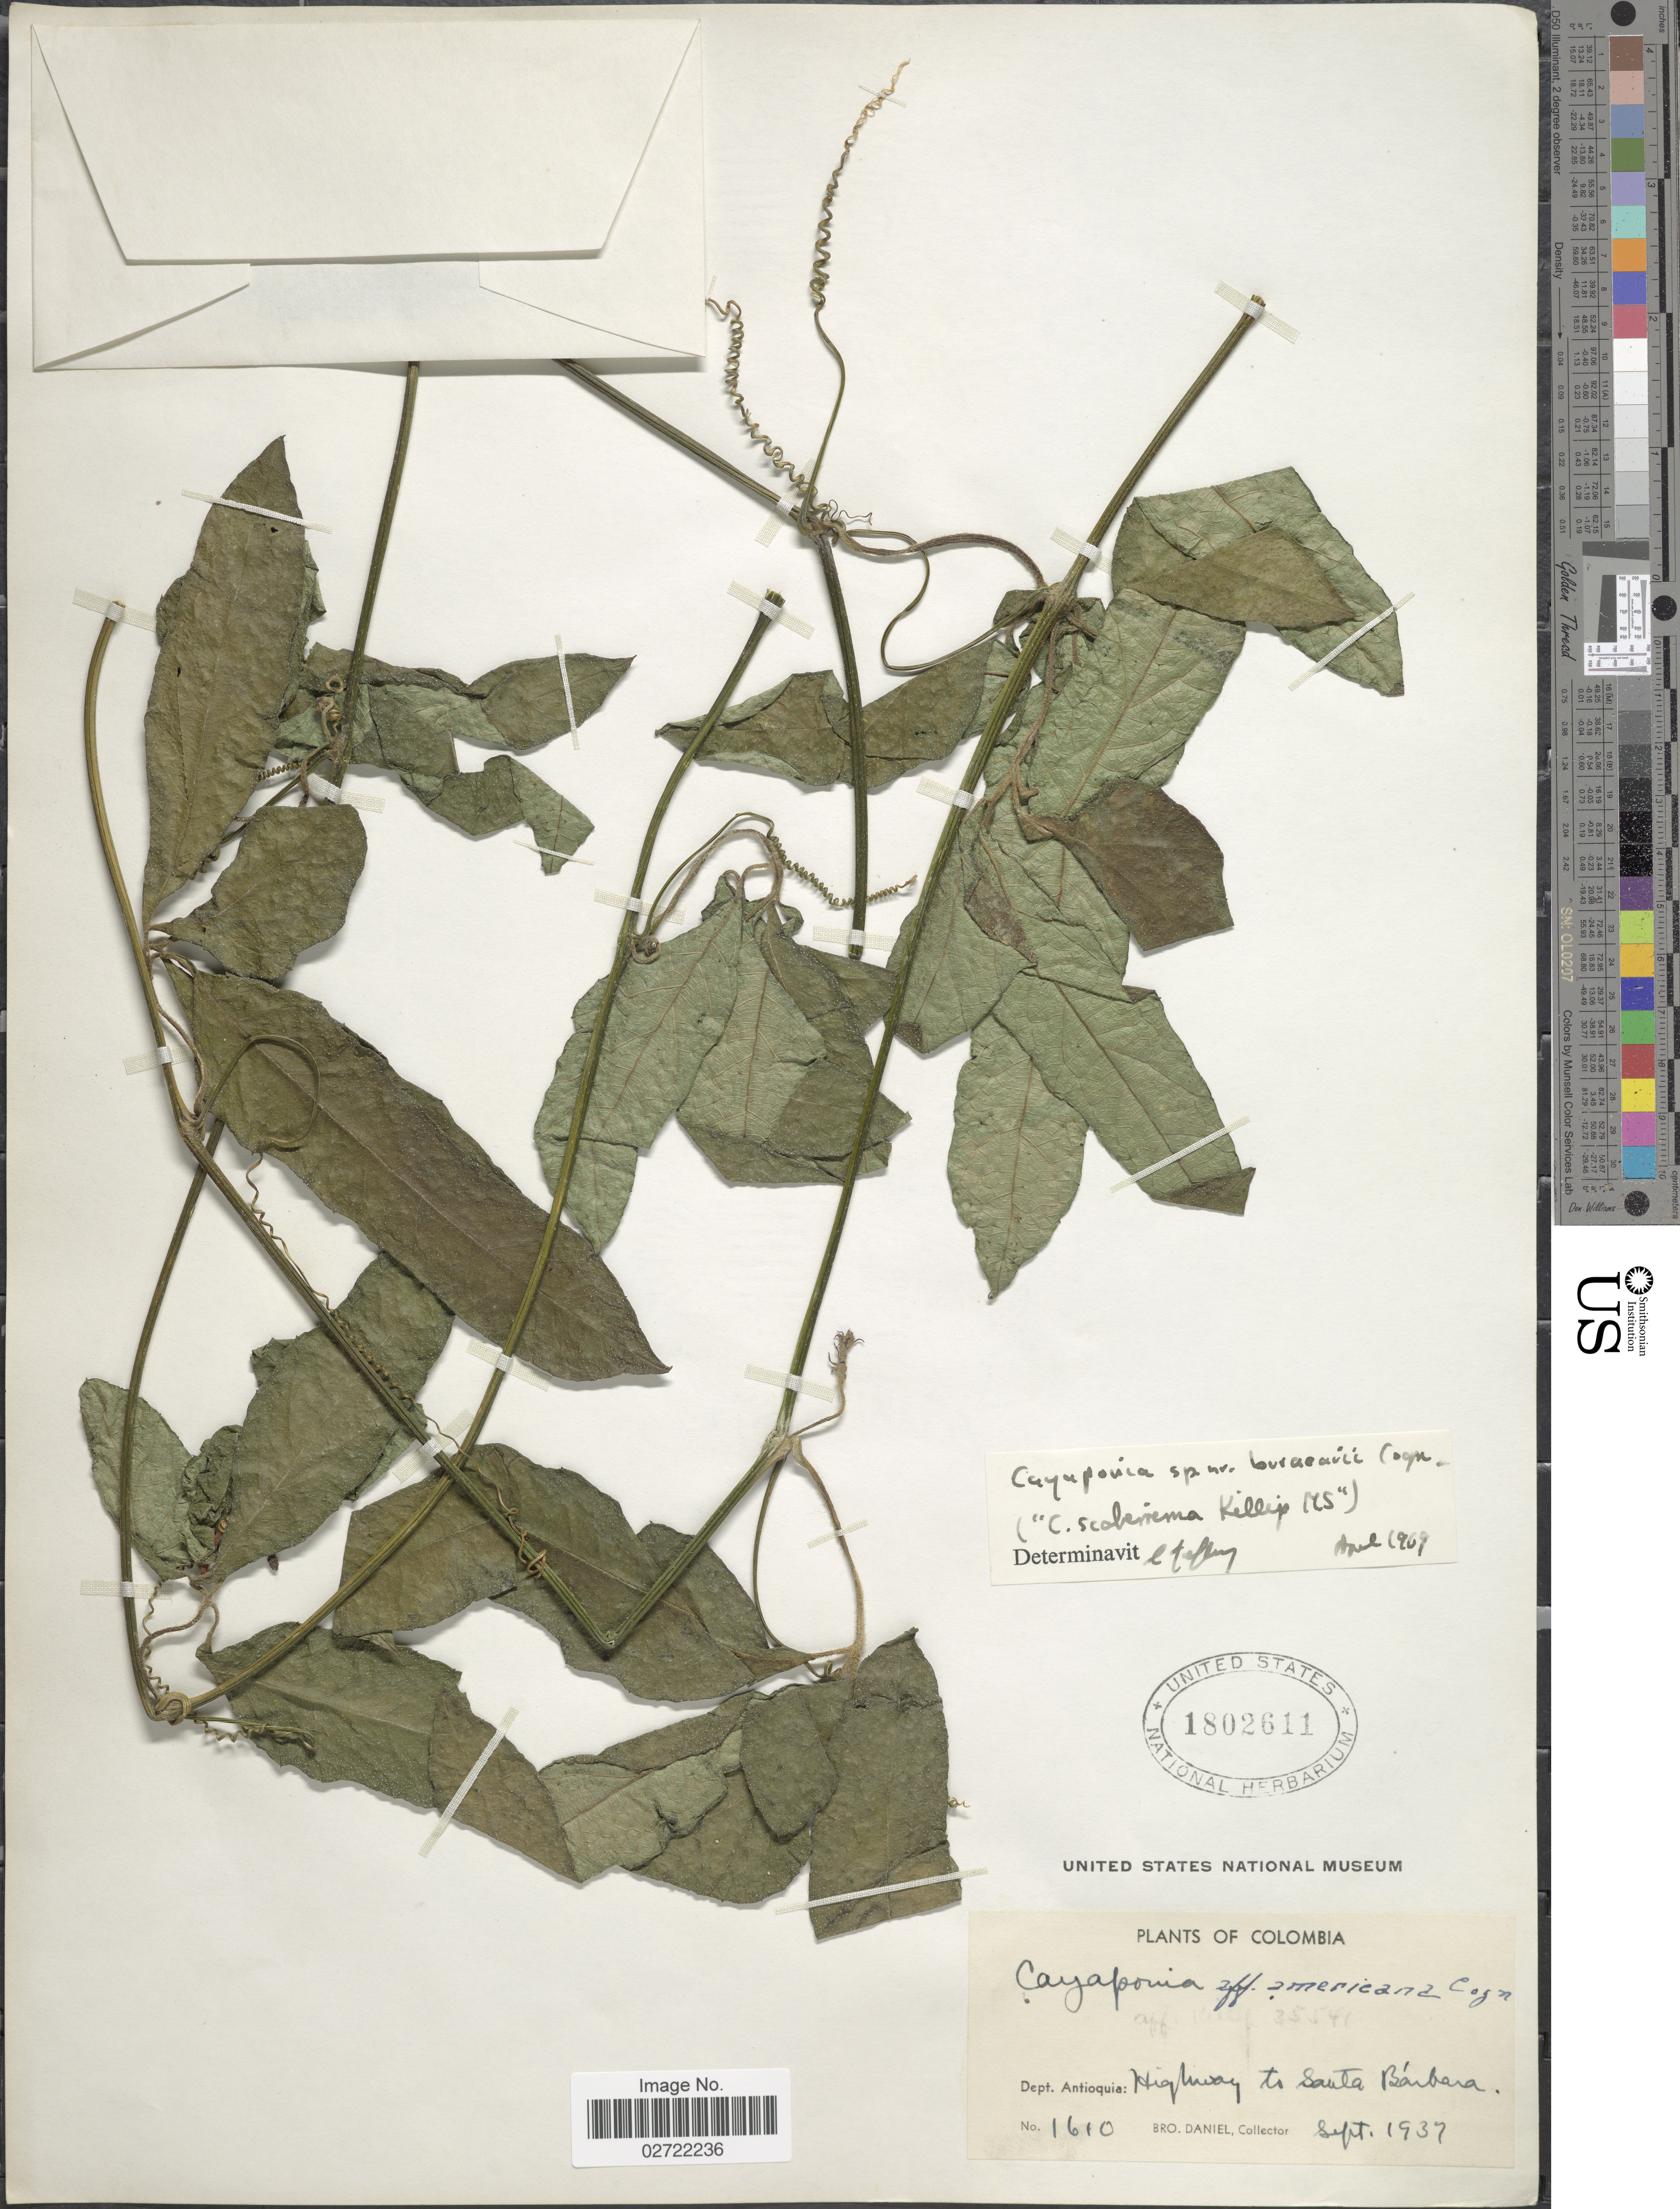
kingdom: Plantae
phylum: Tracheophyta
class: Magnoliopsida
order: Cucurbitales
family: Cucurbitaceae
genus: Cayaponia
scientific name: Cayaponia buraeavii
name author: Cogn.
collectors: Bro. Daniel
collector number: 1610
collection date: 1937-09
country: Colombia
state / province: Antioquia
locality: Dept. Antioquia: Highway to Santa Bárbara.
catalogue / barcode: US 1802611